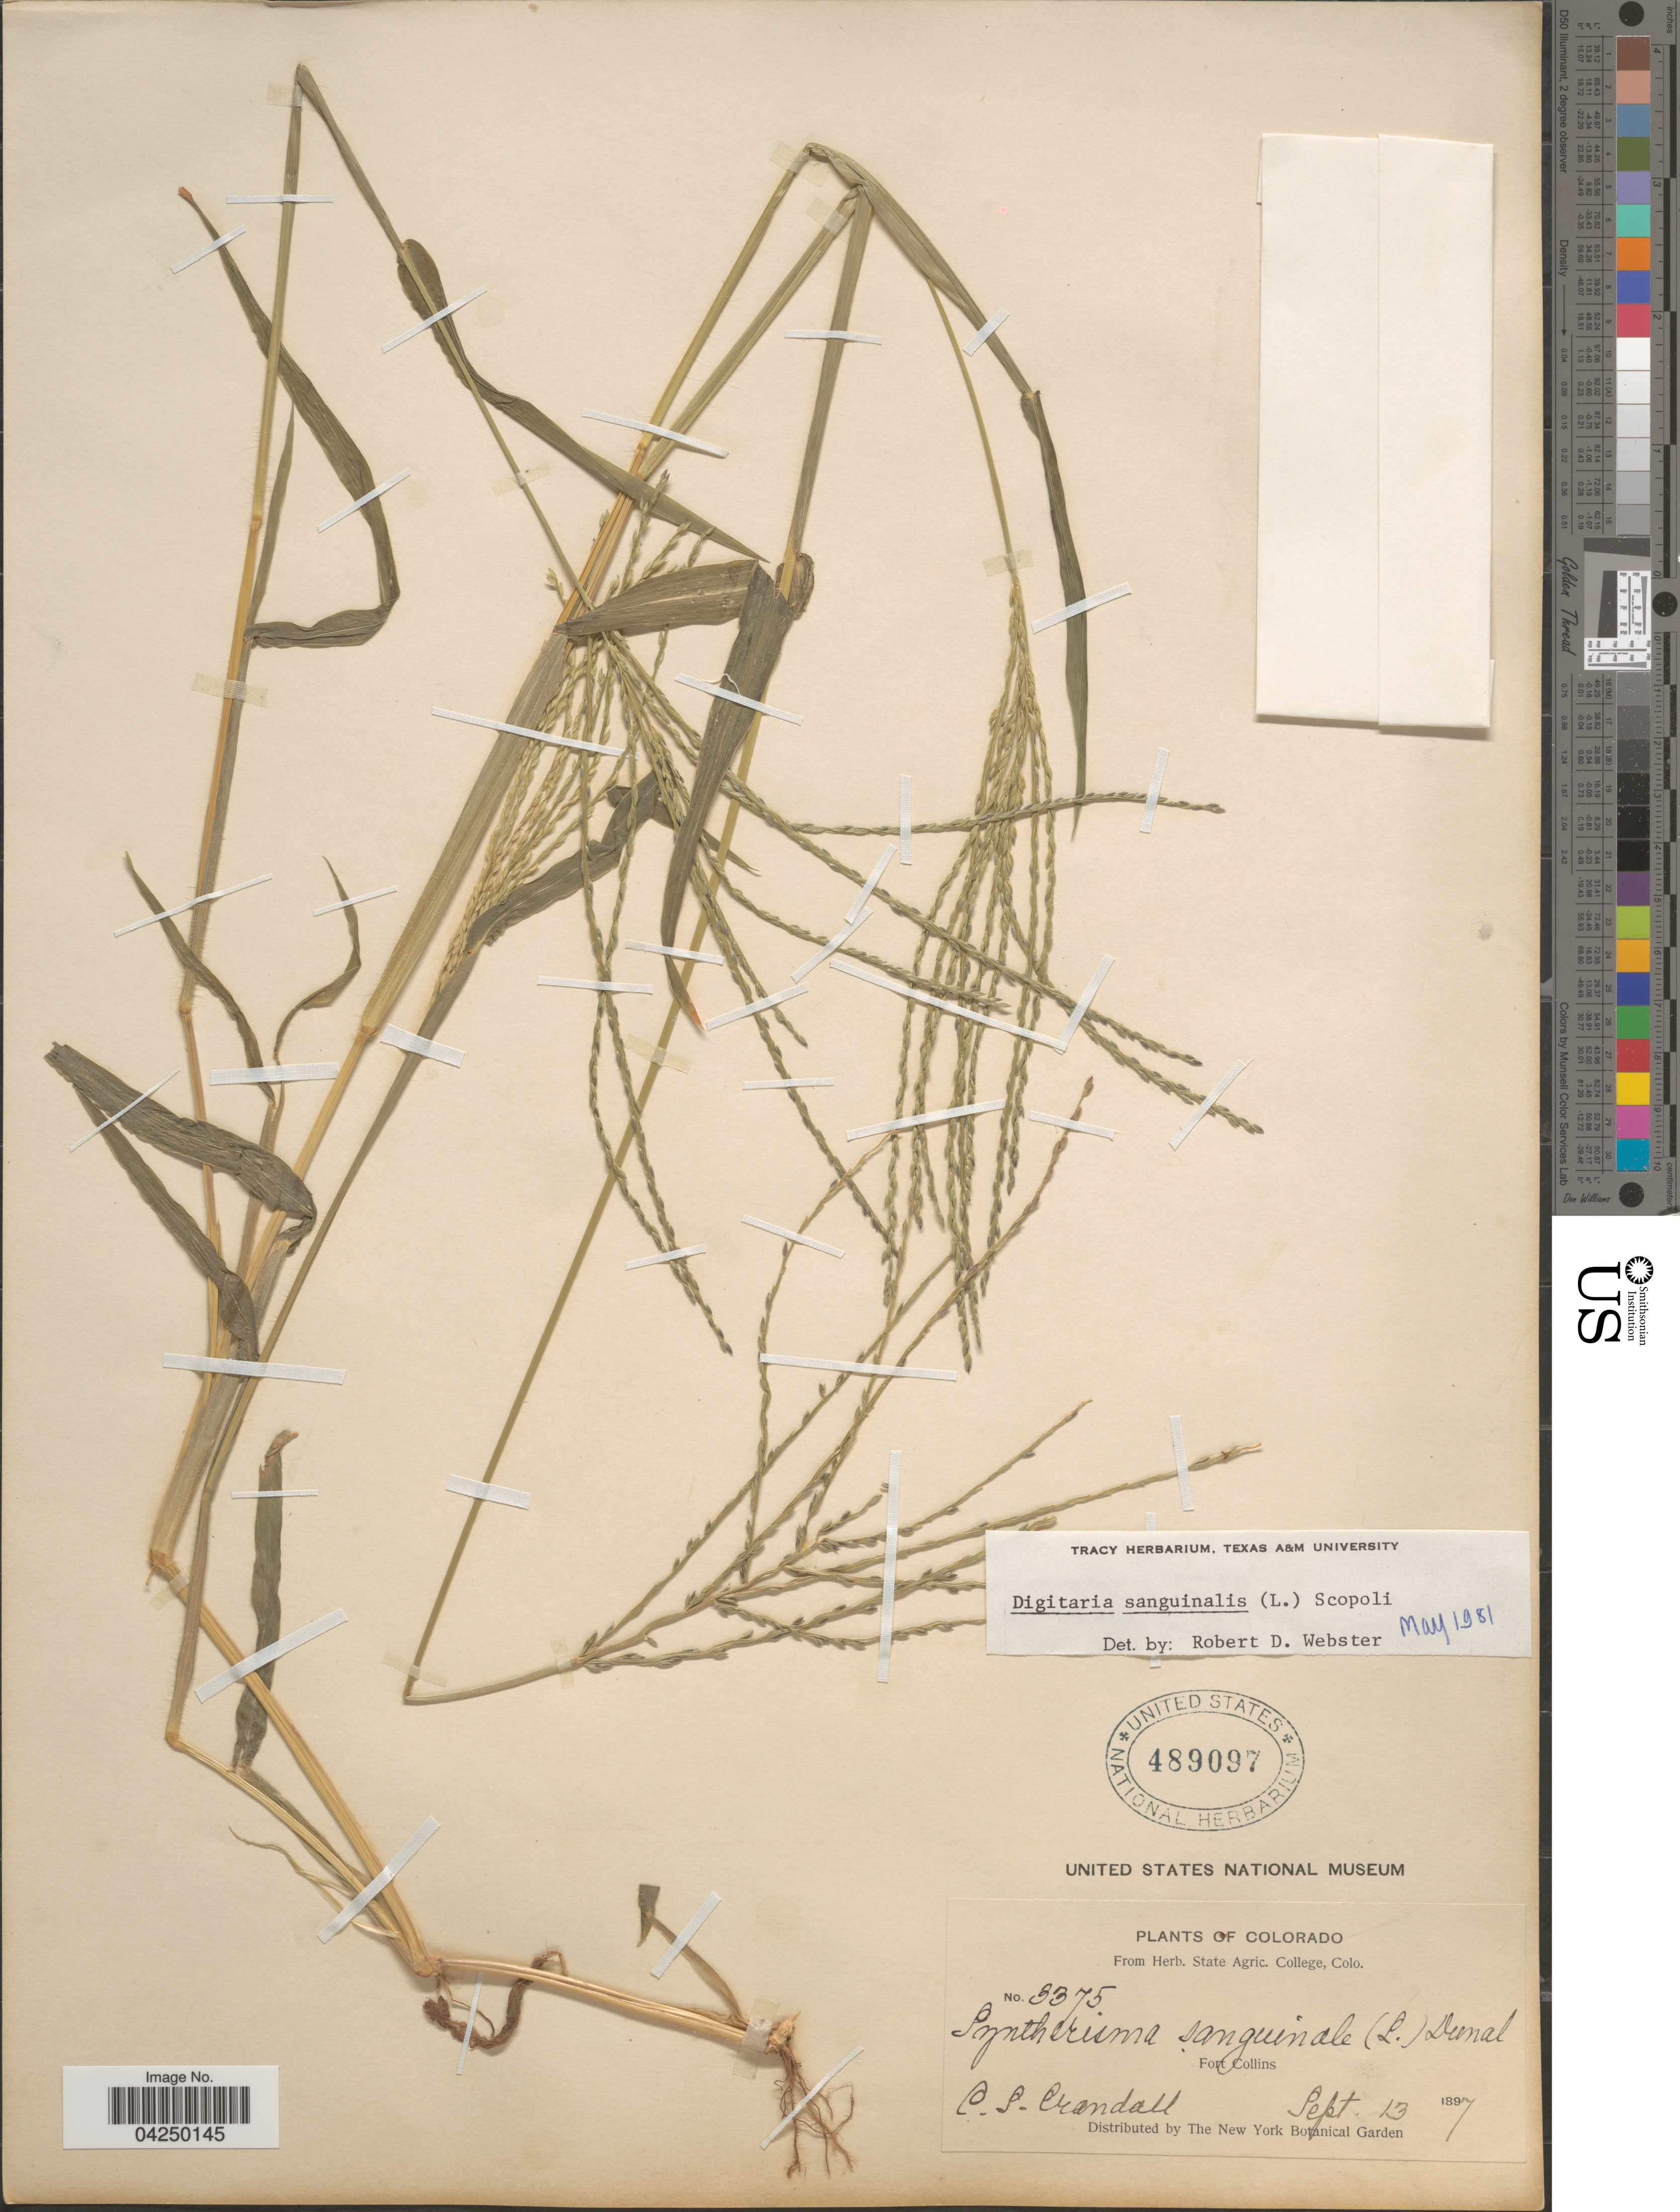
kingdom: Plantae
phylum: Tracheophyta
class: Liliopsida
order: Poales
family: Poaceae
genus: Digitaria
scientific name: Digitaria sanguinalis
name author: (L.) Scop.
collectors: C. Crandall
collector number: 3375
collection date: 1897-09-13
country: United States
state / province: Colorado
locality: Fort Collins.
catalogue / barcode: US 489097